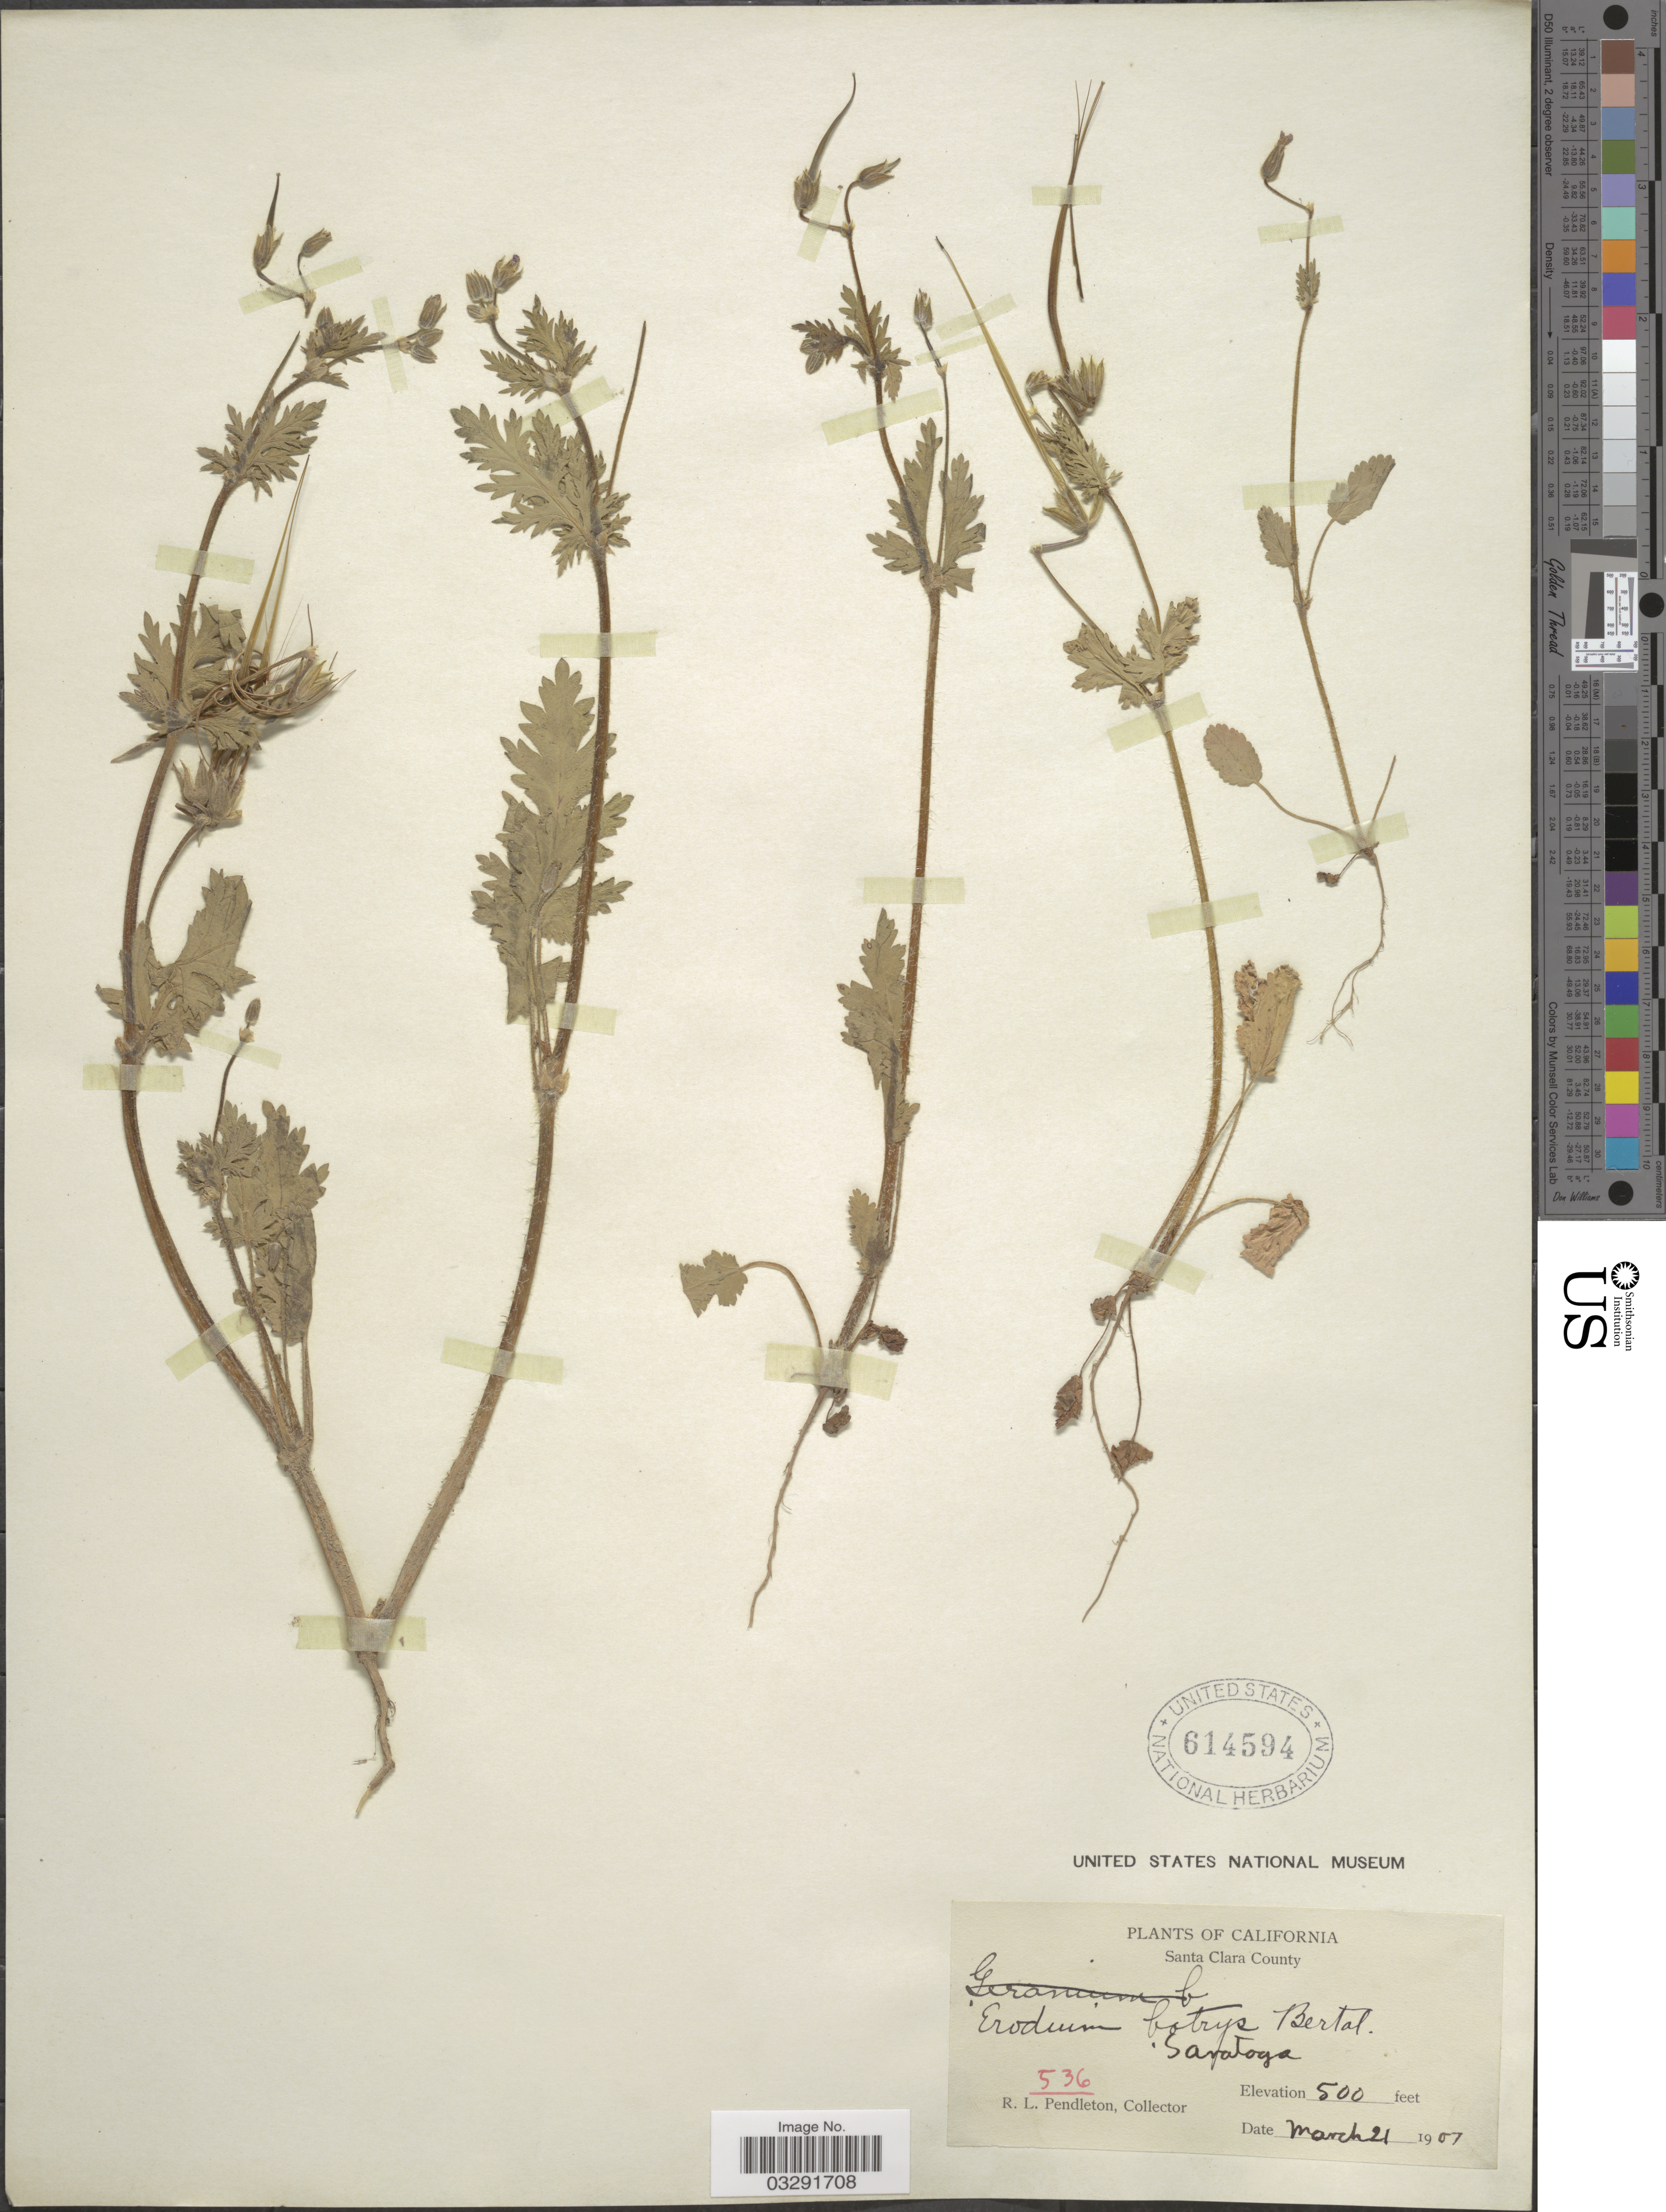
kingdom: Plantae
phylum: Tracheophyta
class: Magnoliopsida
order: Geraniales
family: Geraniaceae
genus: Erodium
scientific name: Erodium cicutarium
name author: (L.) L'Hér.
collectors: R. Pendleton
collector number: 536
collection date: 1907-03-21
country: United States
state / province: California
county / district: Santa Clara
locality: Santa Clara County. Saratoga.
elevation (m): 152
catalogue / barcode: US 614594